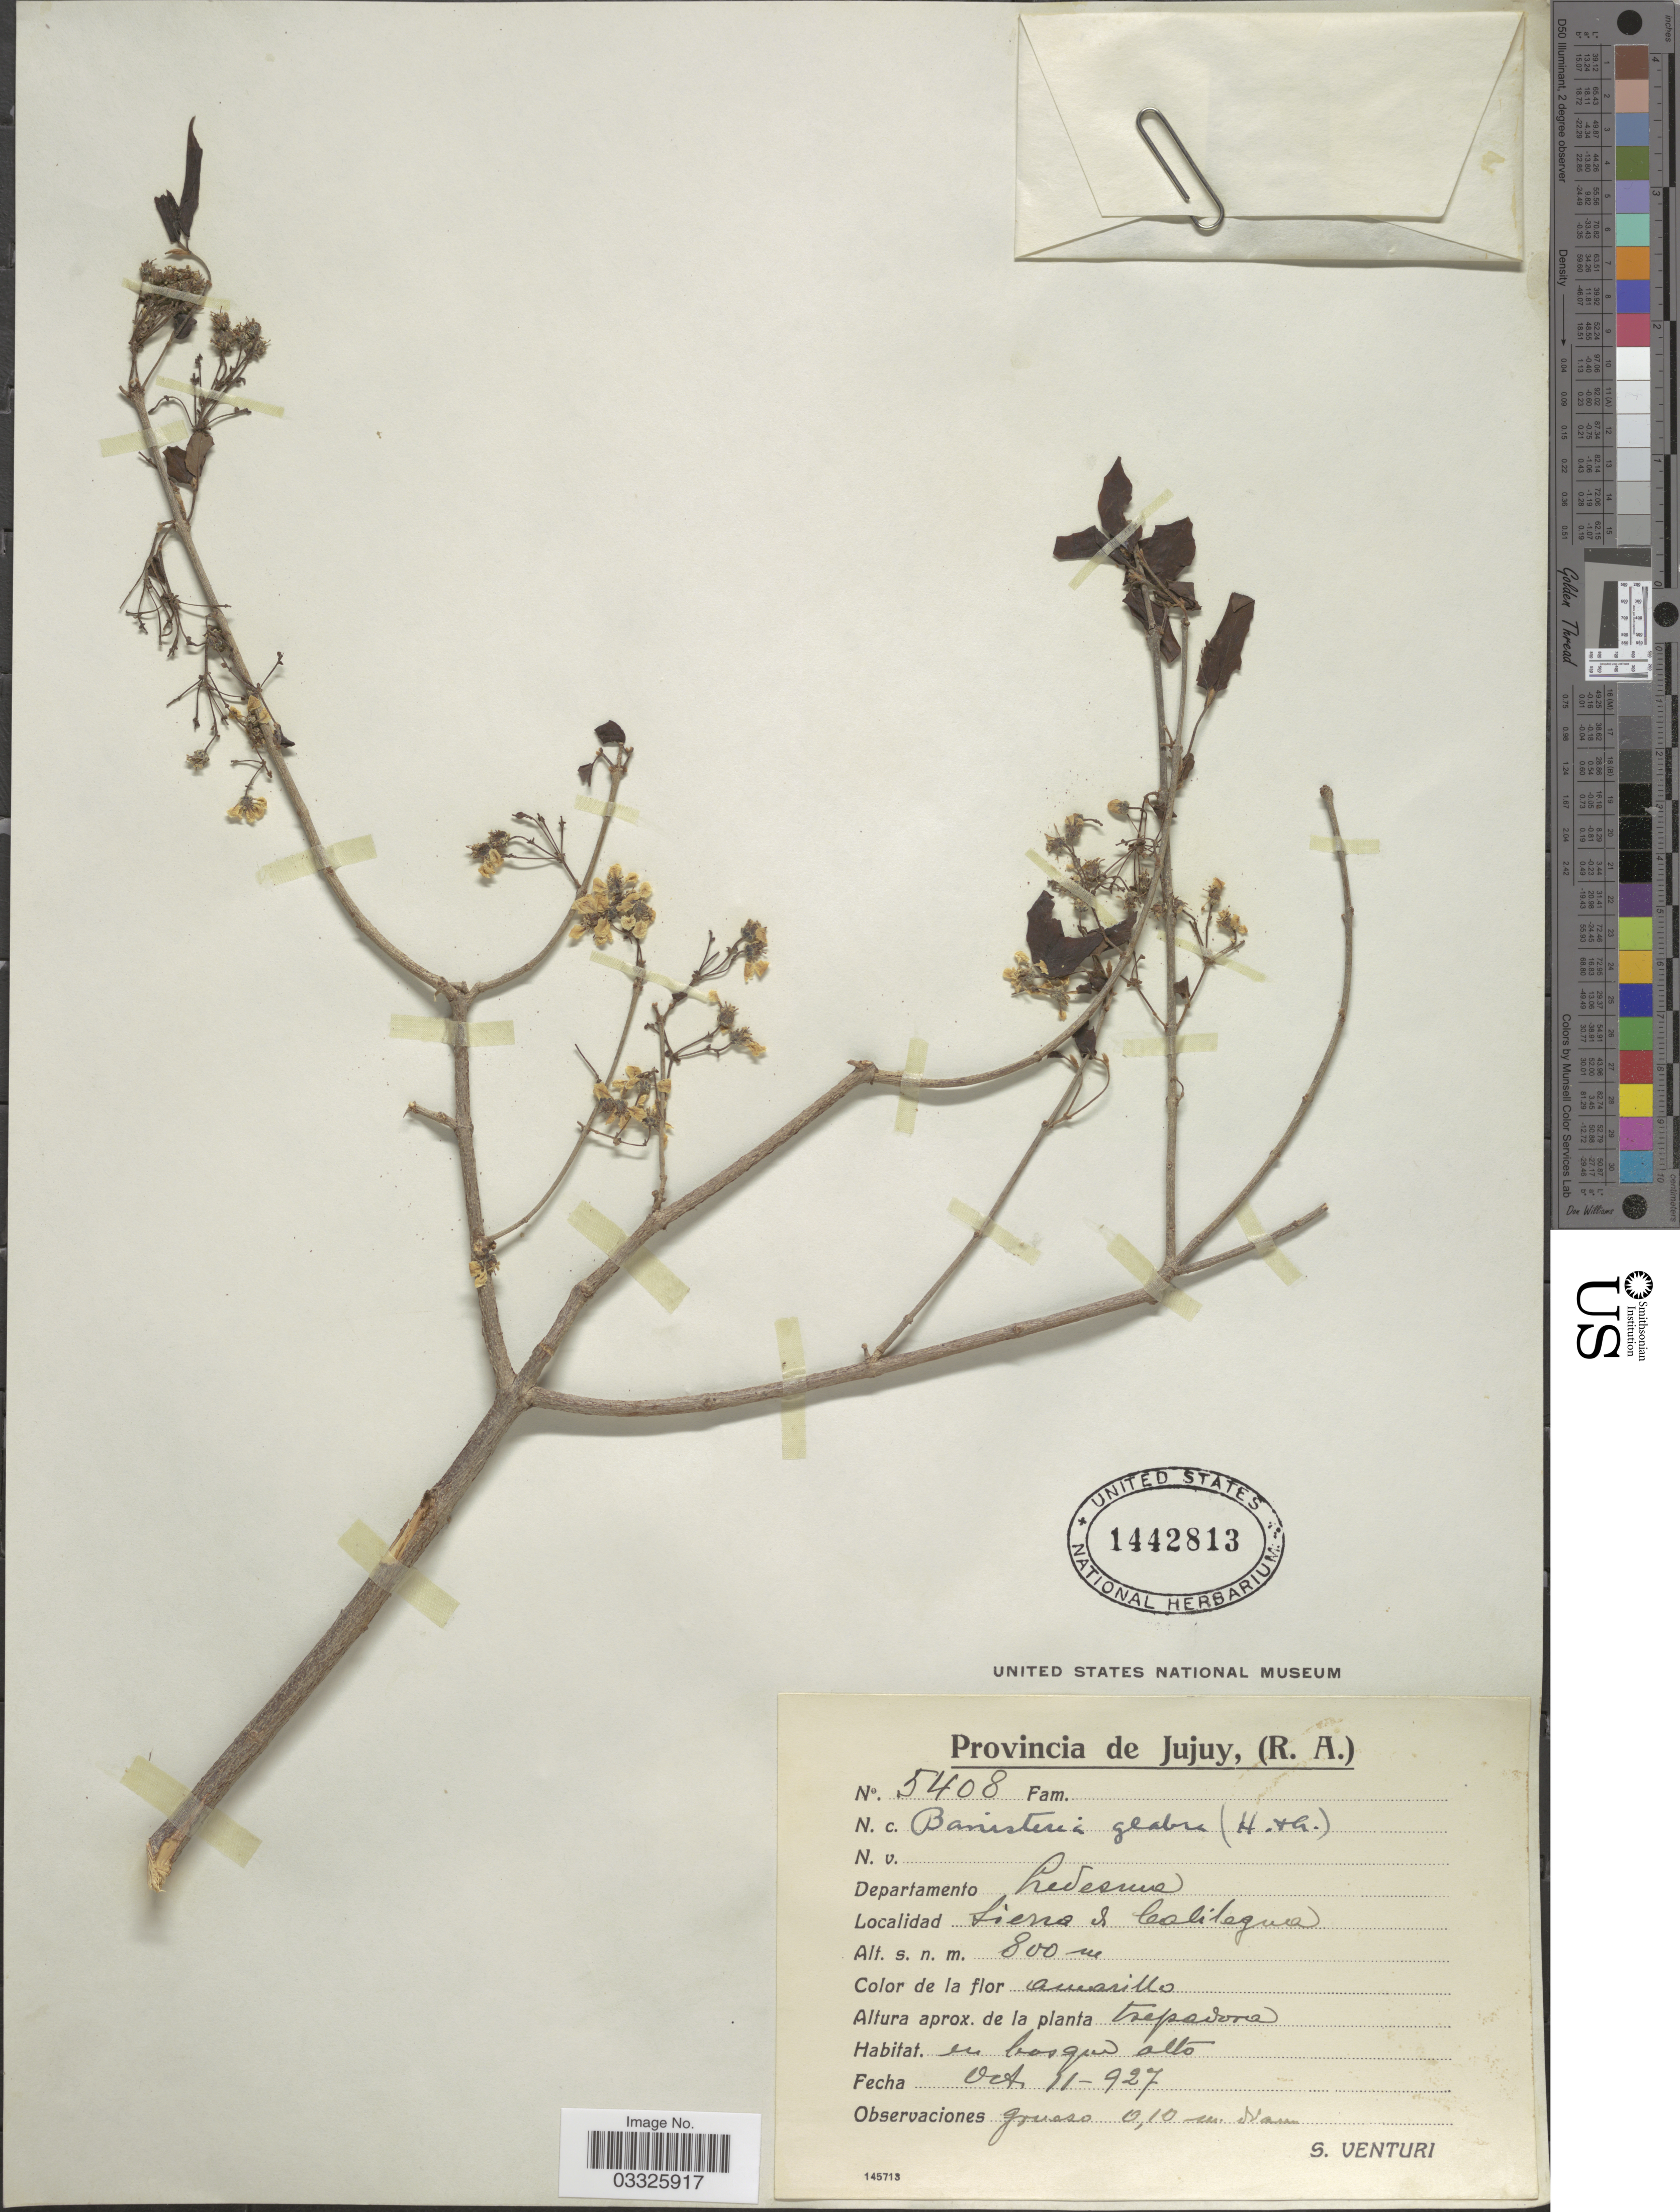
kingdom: Plantae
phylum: Tracheophyta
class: Magnoliopsida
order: Malpighiales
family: Malpighiaceae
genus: Heteropterys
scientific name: Heteropterys glabra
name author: Hook. & Arn.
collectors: S. Venturi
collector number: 5408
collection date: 1927-10-11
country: Argentina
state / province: Jujuy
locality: Departamento Ledesma. Sierra de Calilegua.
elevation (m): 800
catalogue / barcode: US 1442813